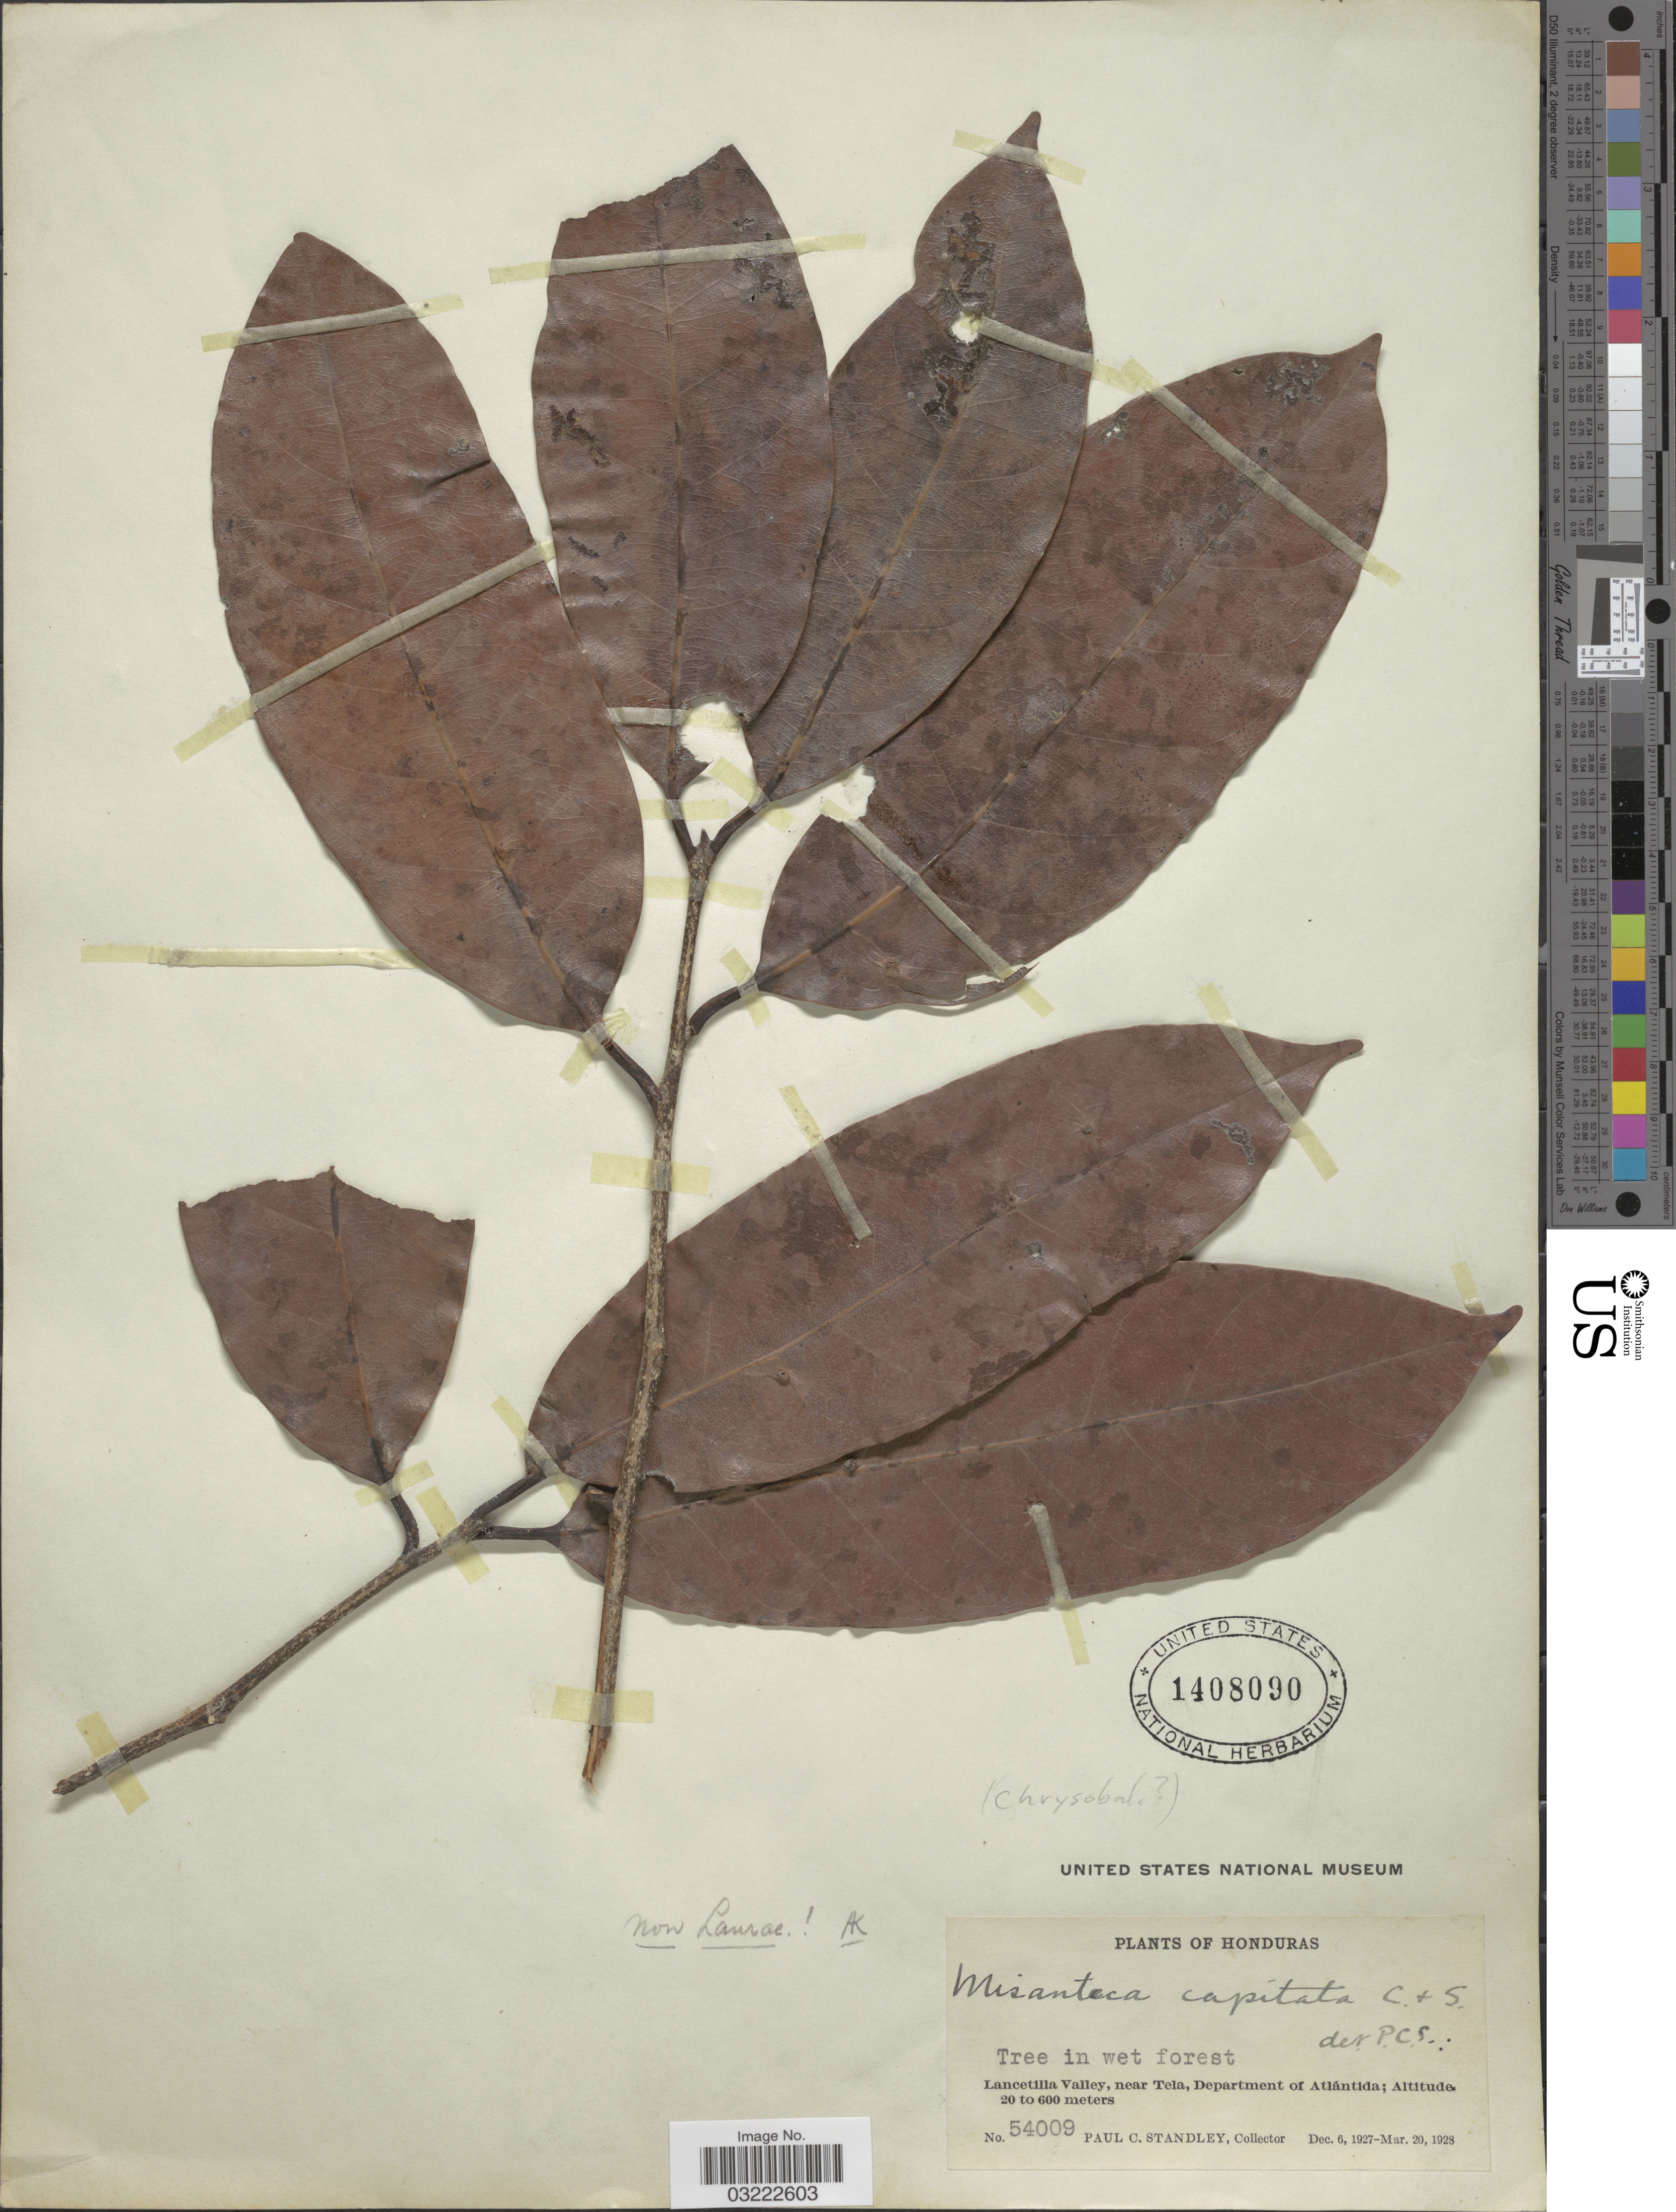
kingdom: Plantae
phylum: Tracheophyta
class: Magnoliopsida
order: Ericales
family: Sapotaceae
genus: Pouteria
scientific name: Pouteria sp.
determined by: Londoño-Echeverri, Y.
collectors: P. C. Standley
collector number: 54009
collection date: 1927-12-06/1928-03-20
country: Honduras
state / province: Atlántida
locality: Lancetilla Valley, near Tela, Department of Altántida.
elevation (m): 20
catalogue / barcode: US 1408090